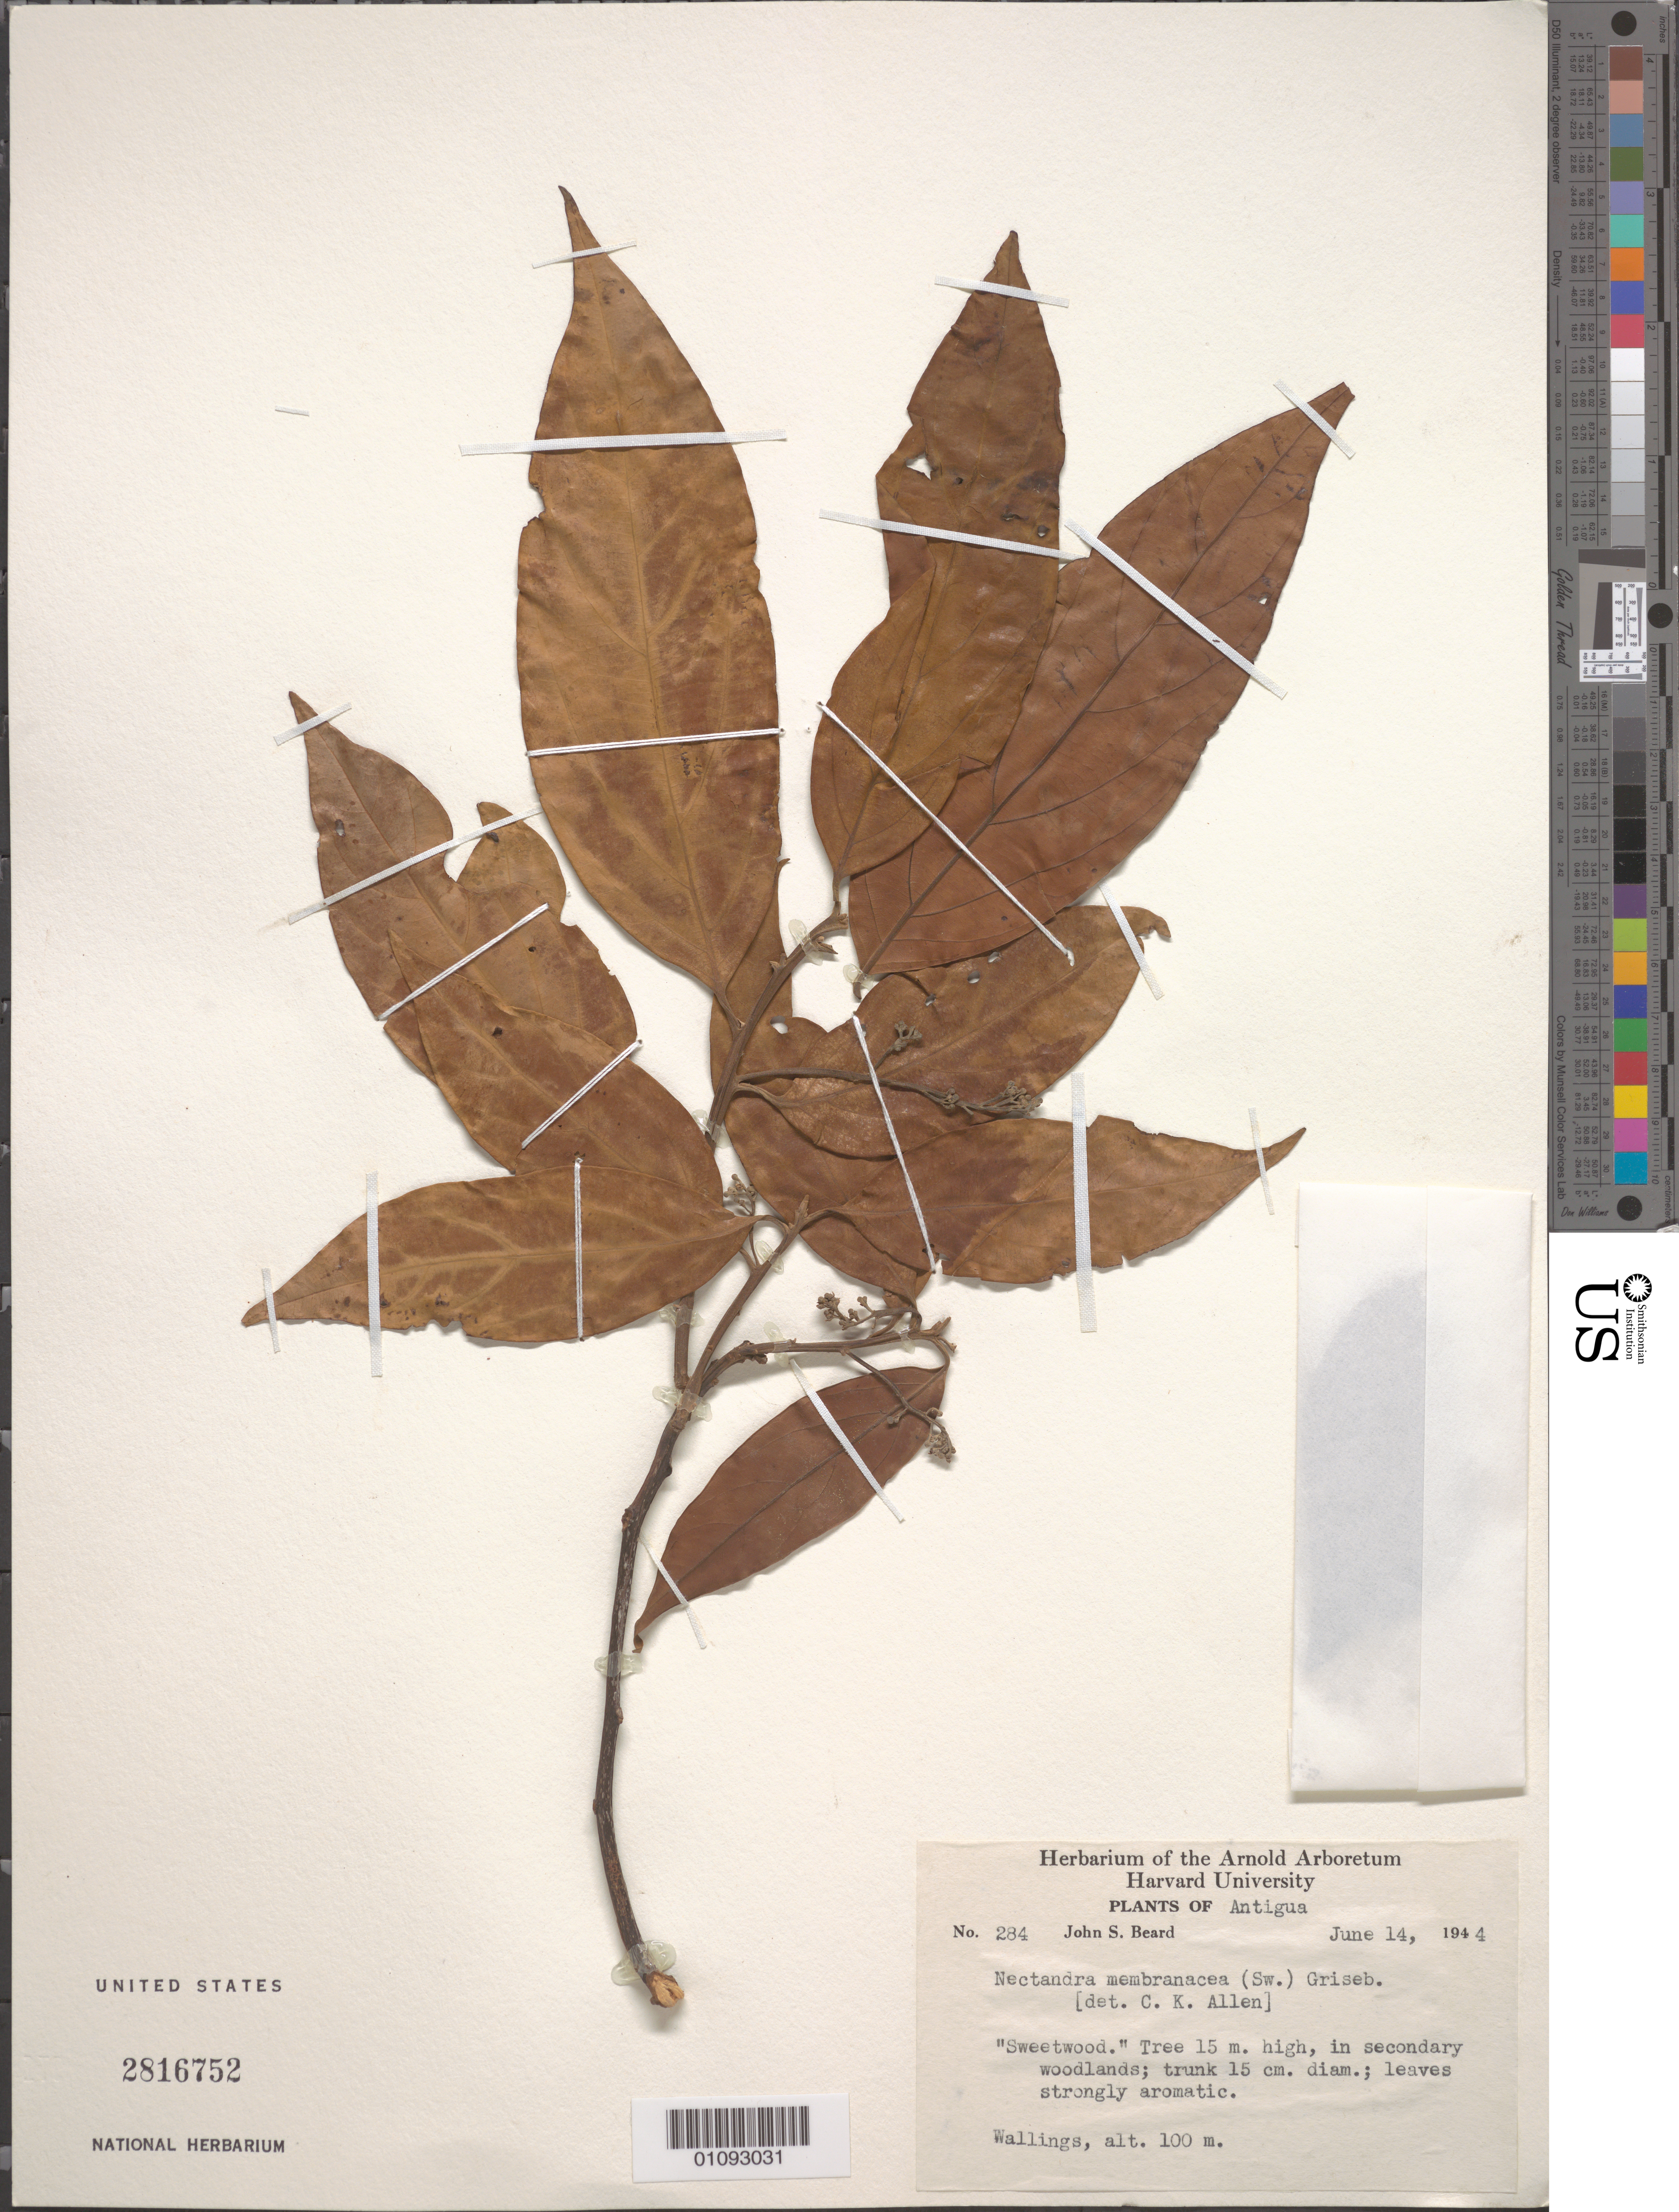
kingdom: Plantae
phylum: Tracheophyta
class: Magnoliopsida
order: Laurales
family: Lauraceae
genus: Nectandra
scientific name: Nectandra membranacea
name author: (Sw.) Griseb.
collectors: J. Beard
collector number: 284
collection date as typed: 14 Jun 1944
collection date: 1944-06-14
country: Antigua and Barbuda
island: Leeward Is.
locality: Wallings.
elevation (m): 100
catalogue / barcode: US 2816752